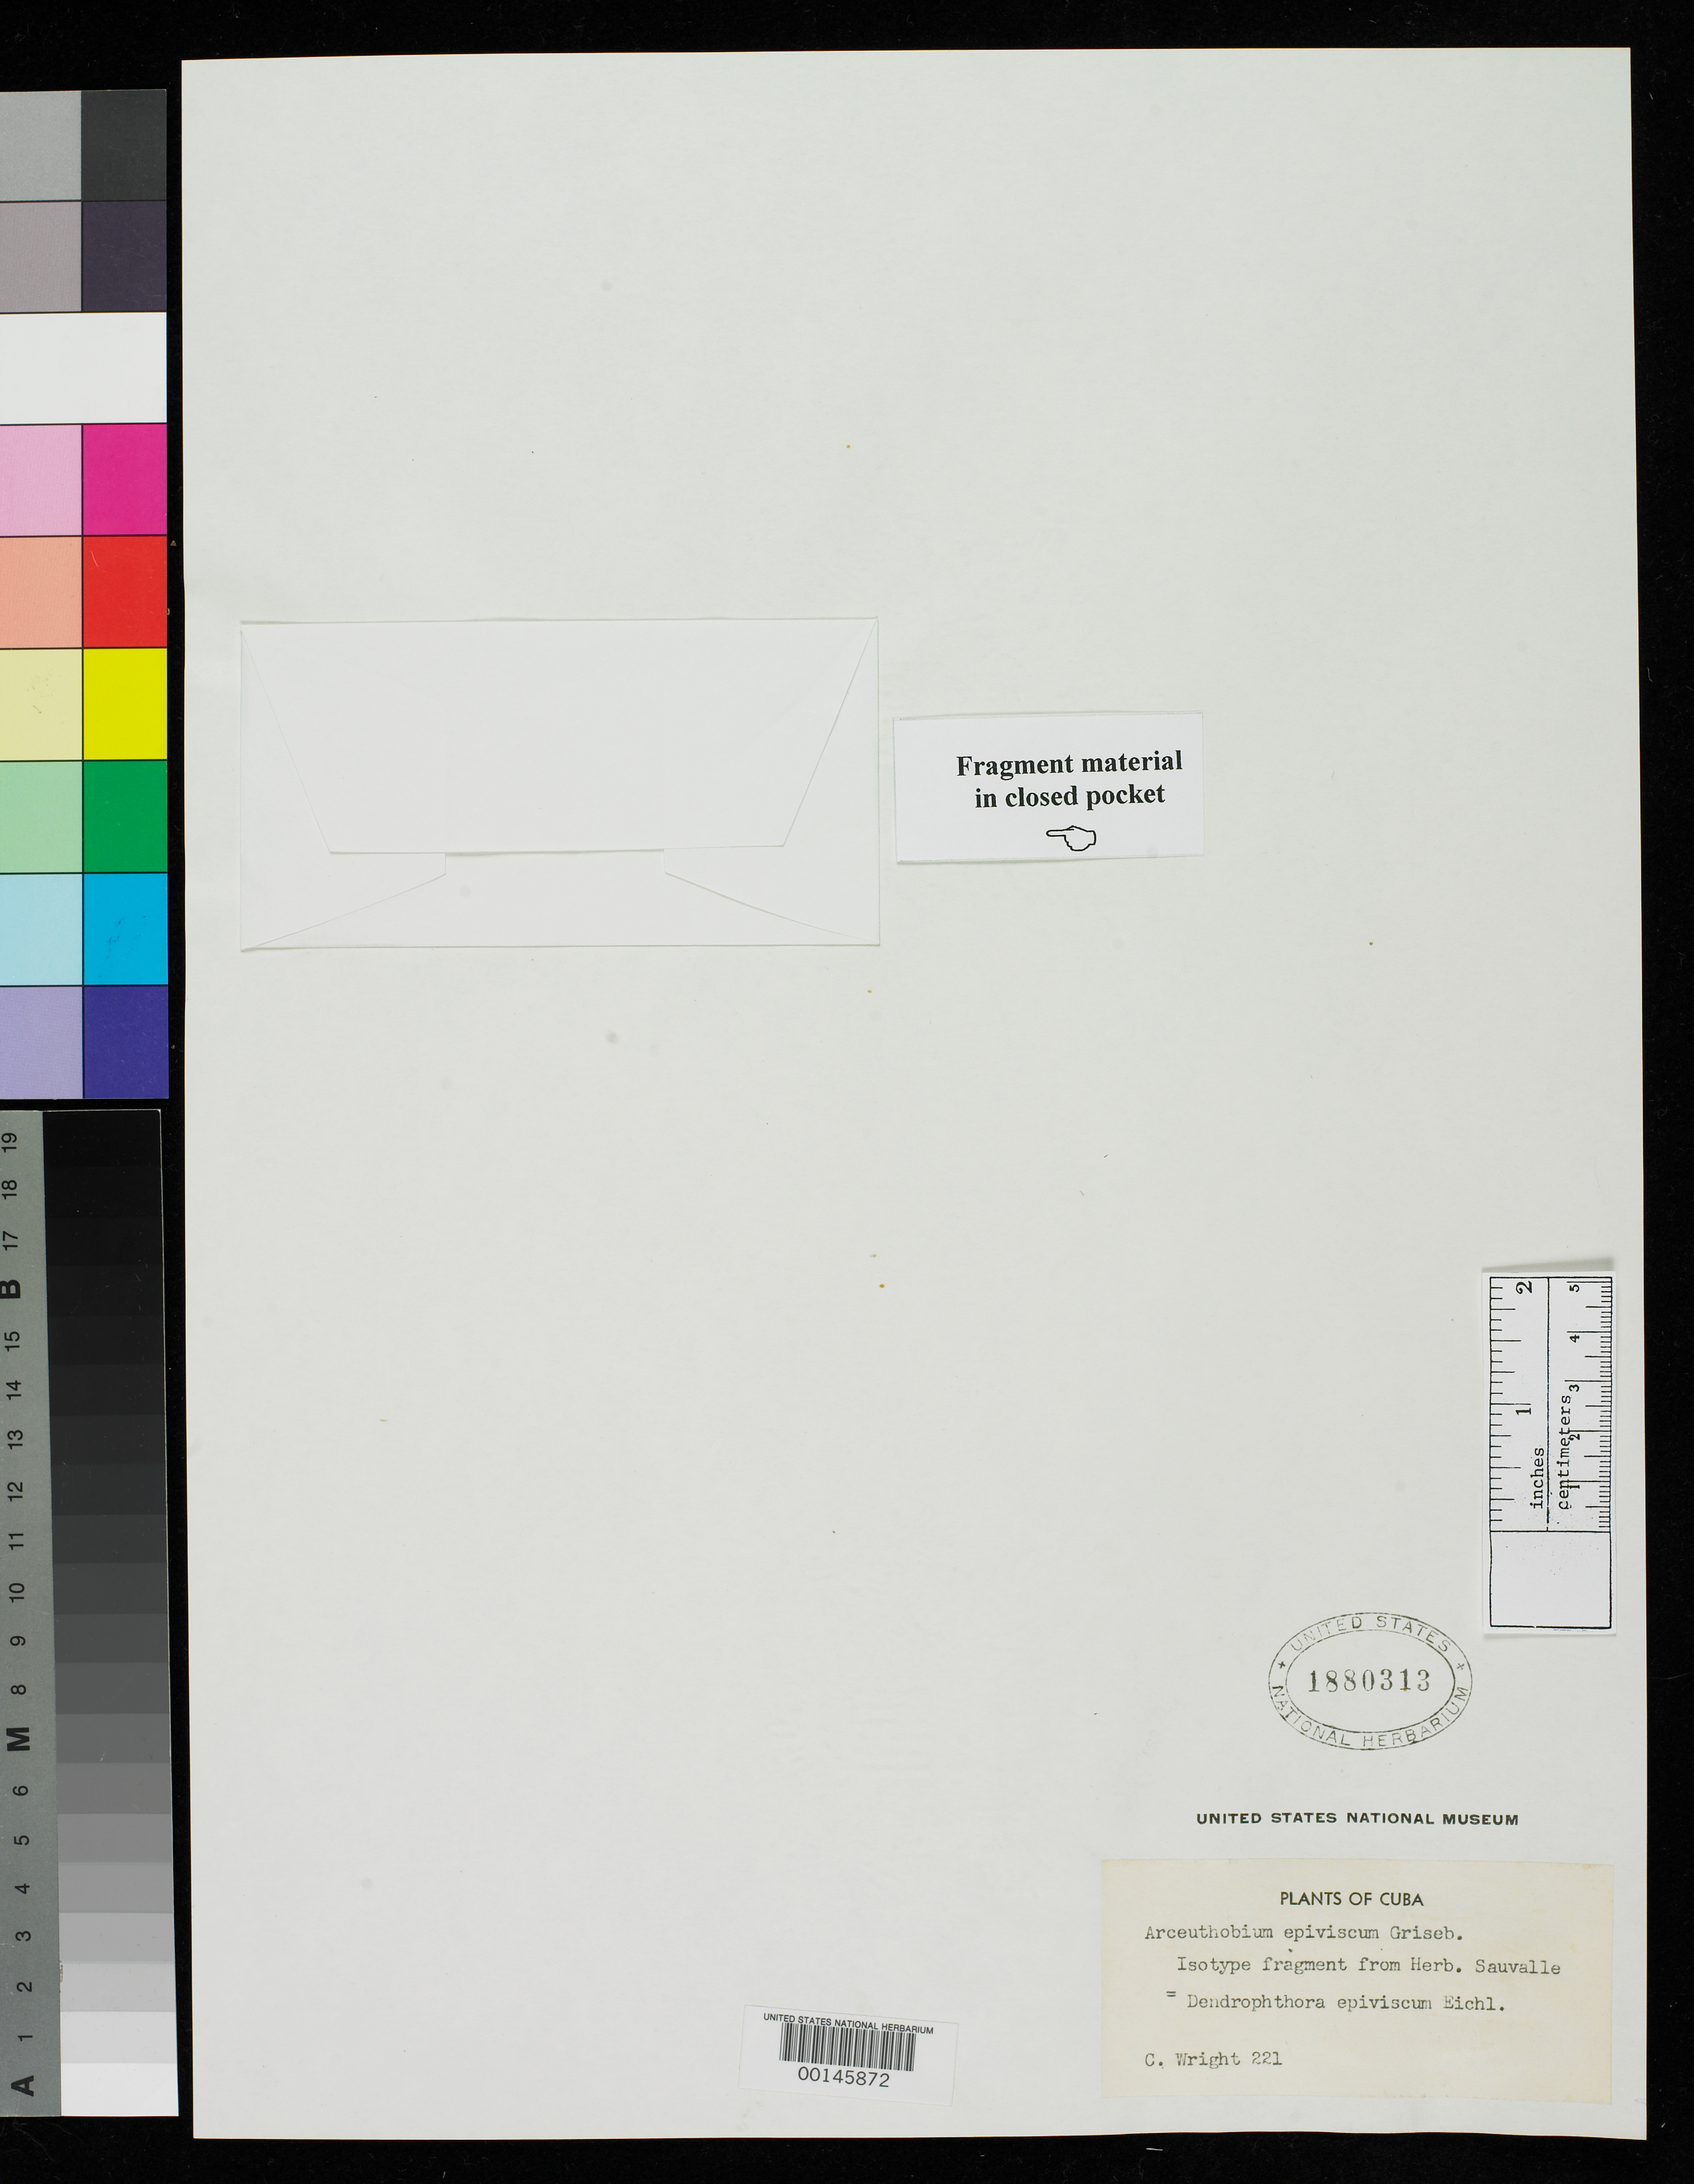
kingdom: Plantae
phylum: Tracheophyta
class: Magnoliopsida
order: Santalales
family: Viscaceae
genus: Arceuthobium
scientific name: Arceuthobium epiviscum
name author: Griseb.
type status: Type Collection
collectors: C. Wright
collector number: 221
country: Cuba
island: Greater Antilles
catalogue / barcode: US 1880313